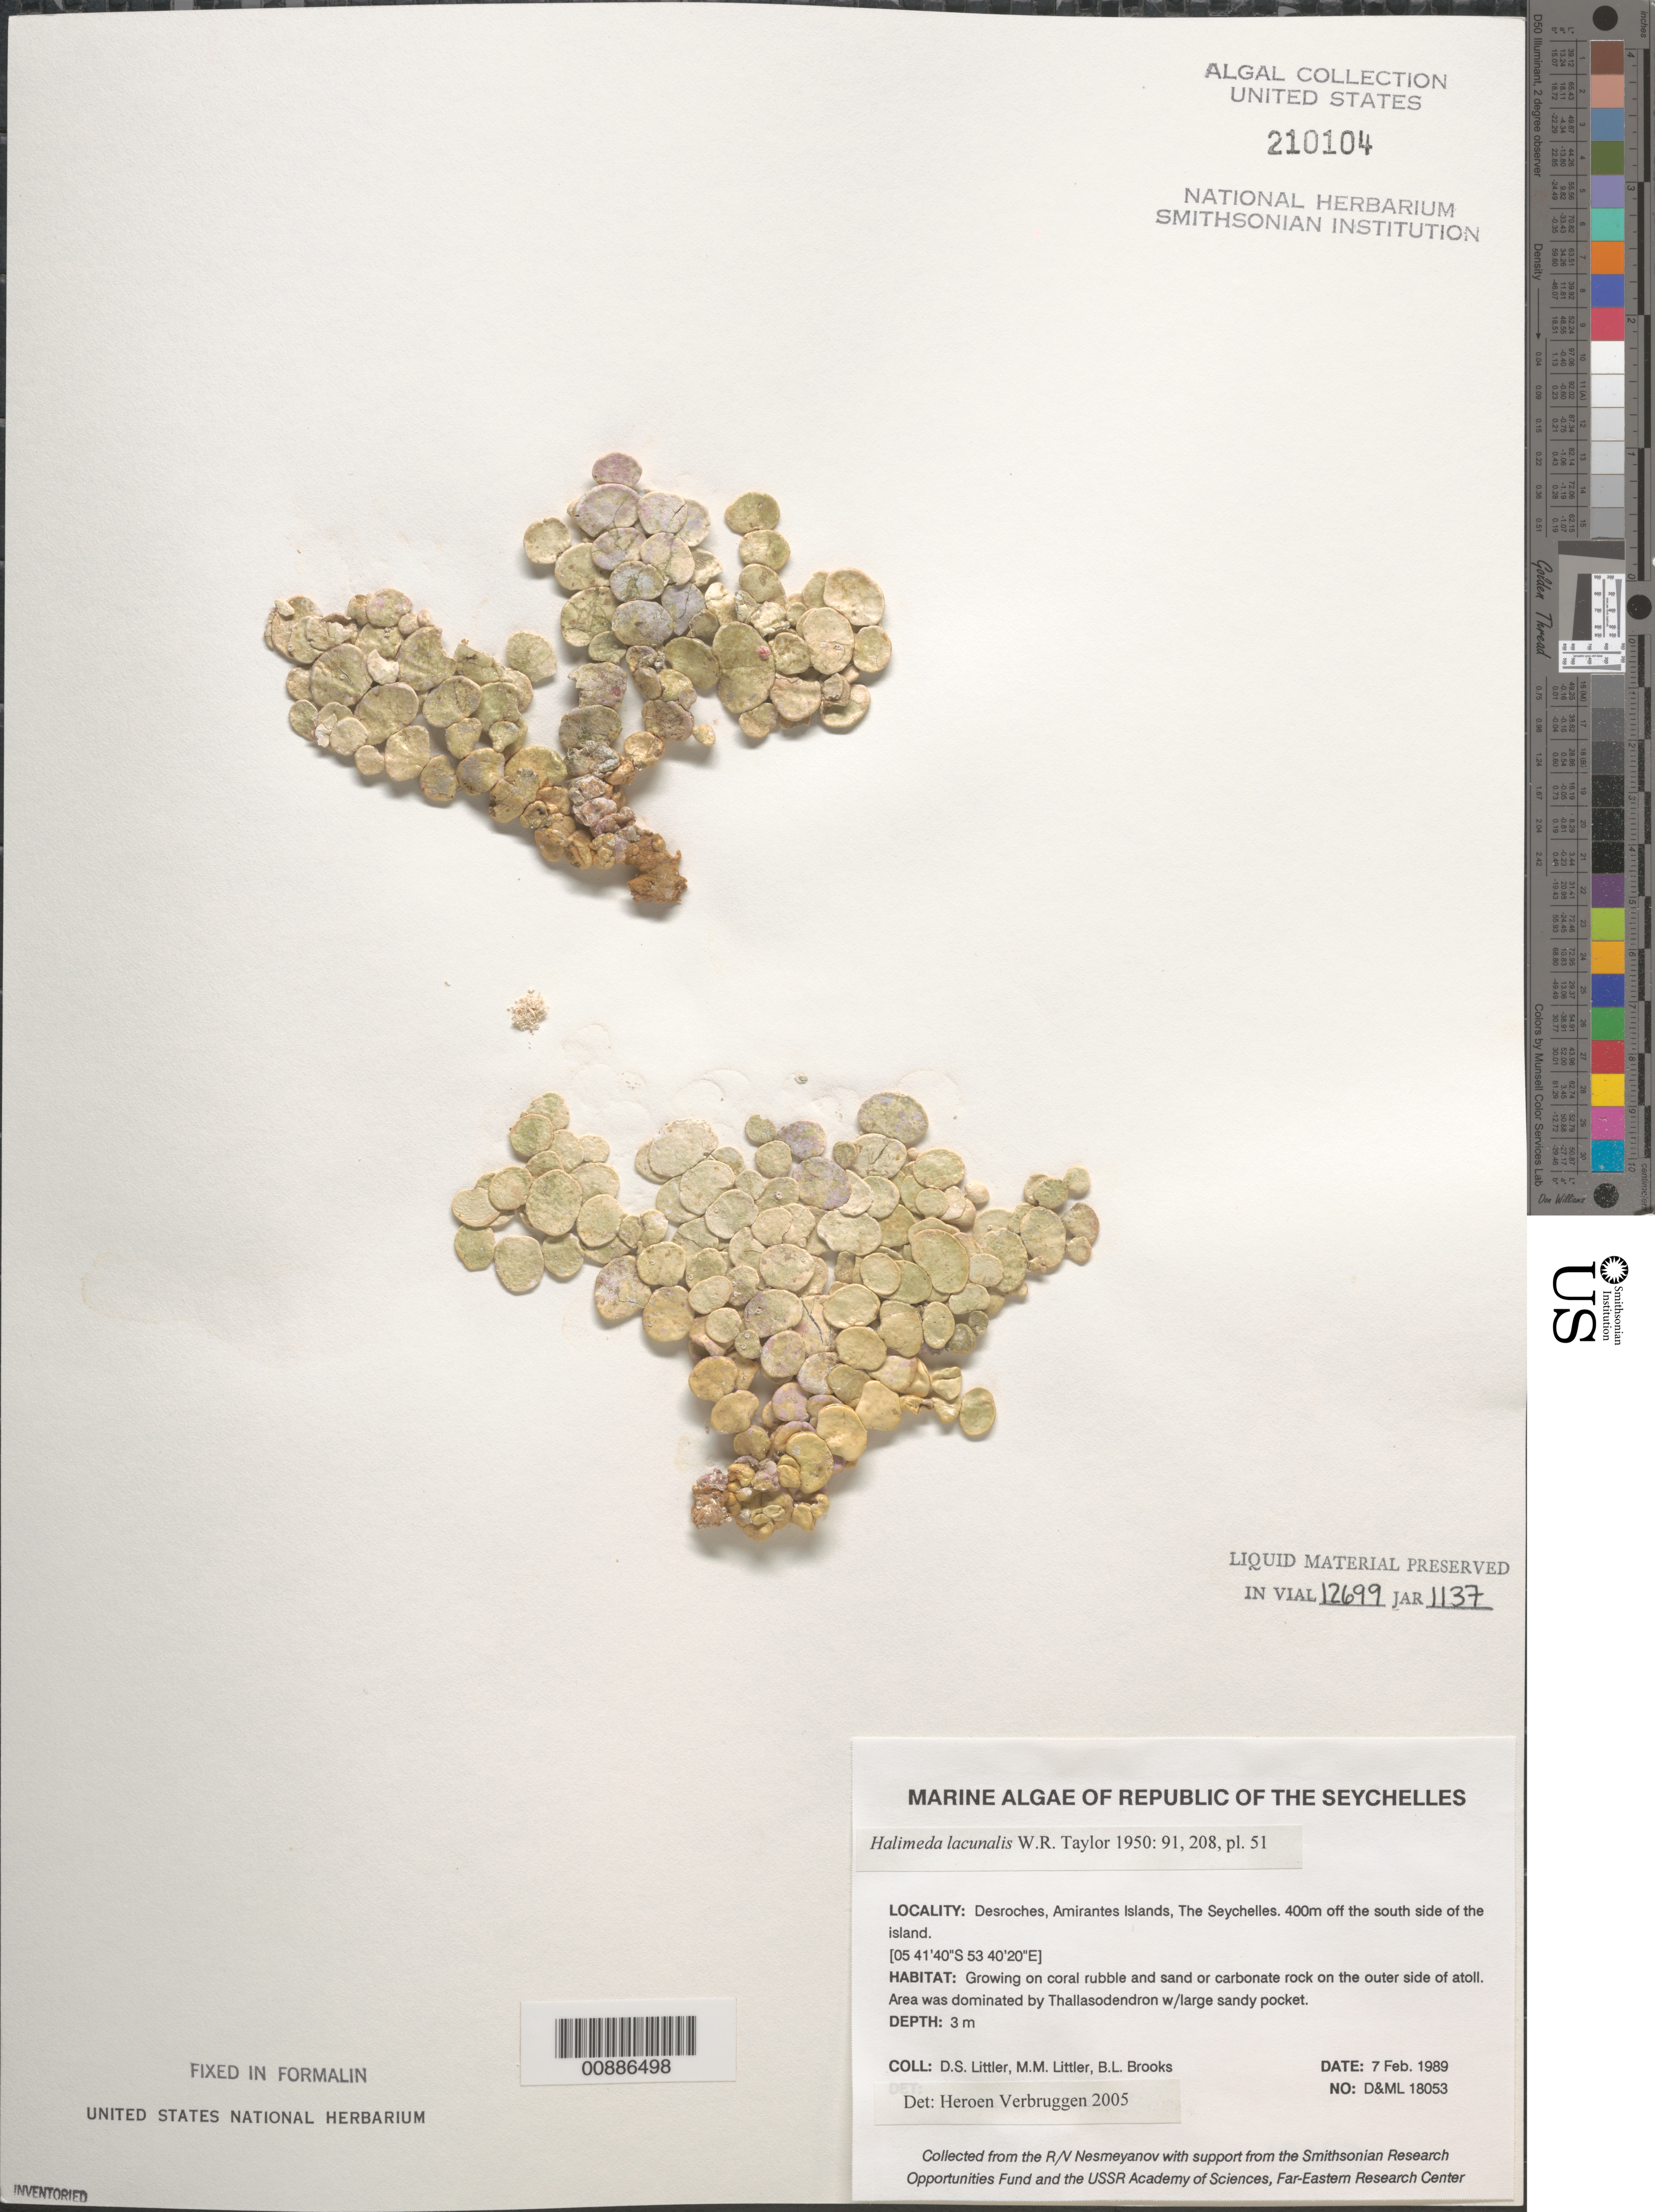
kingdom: Plantae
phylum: Chlorophyta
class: Ulvophyceae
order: Bryopsidales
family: Halimedaceae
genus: Halimeda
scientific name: Halimeda lacunalis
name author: W.R. Taylor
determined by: Verbruggen, H.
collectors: D. S. Littler, M. M. Littler & B. Brooks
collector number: D&ML 18053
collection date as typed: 07 Feb 1989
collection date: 1989-02-07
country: Seychelles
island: Desroches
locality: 400 meters off south side of island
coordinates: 05 41'40"S, 53 40'20"E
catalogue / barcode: US 210104